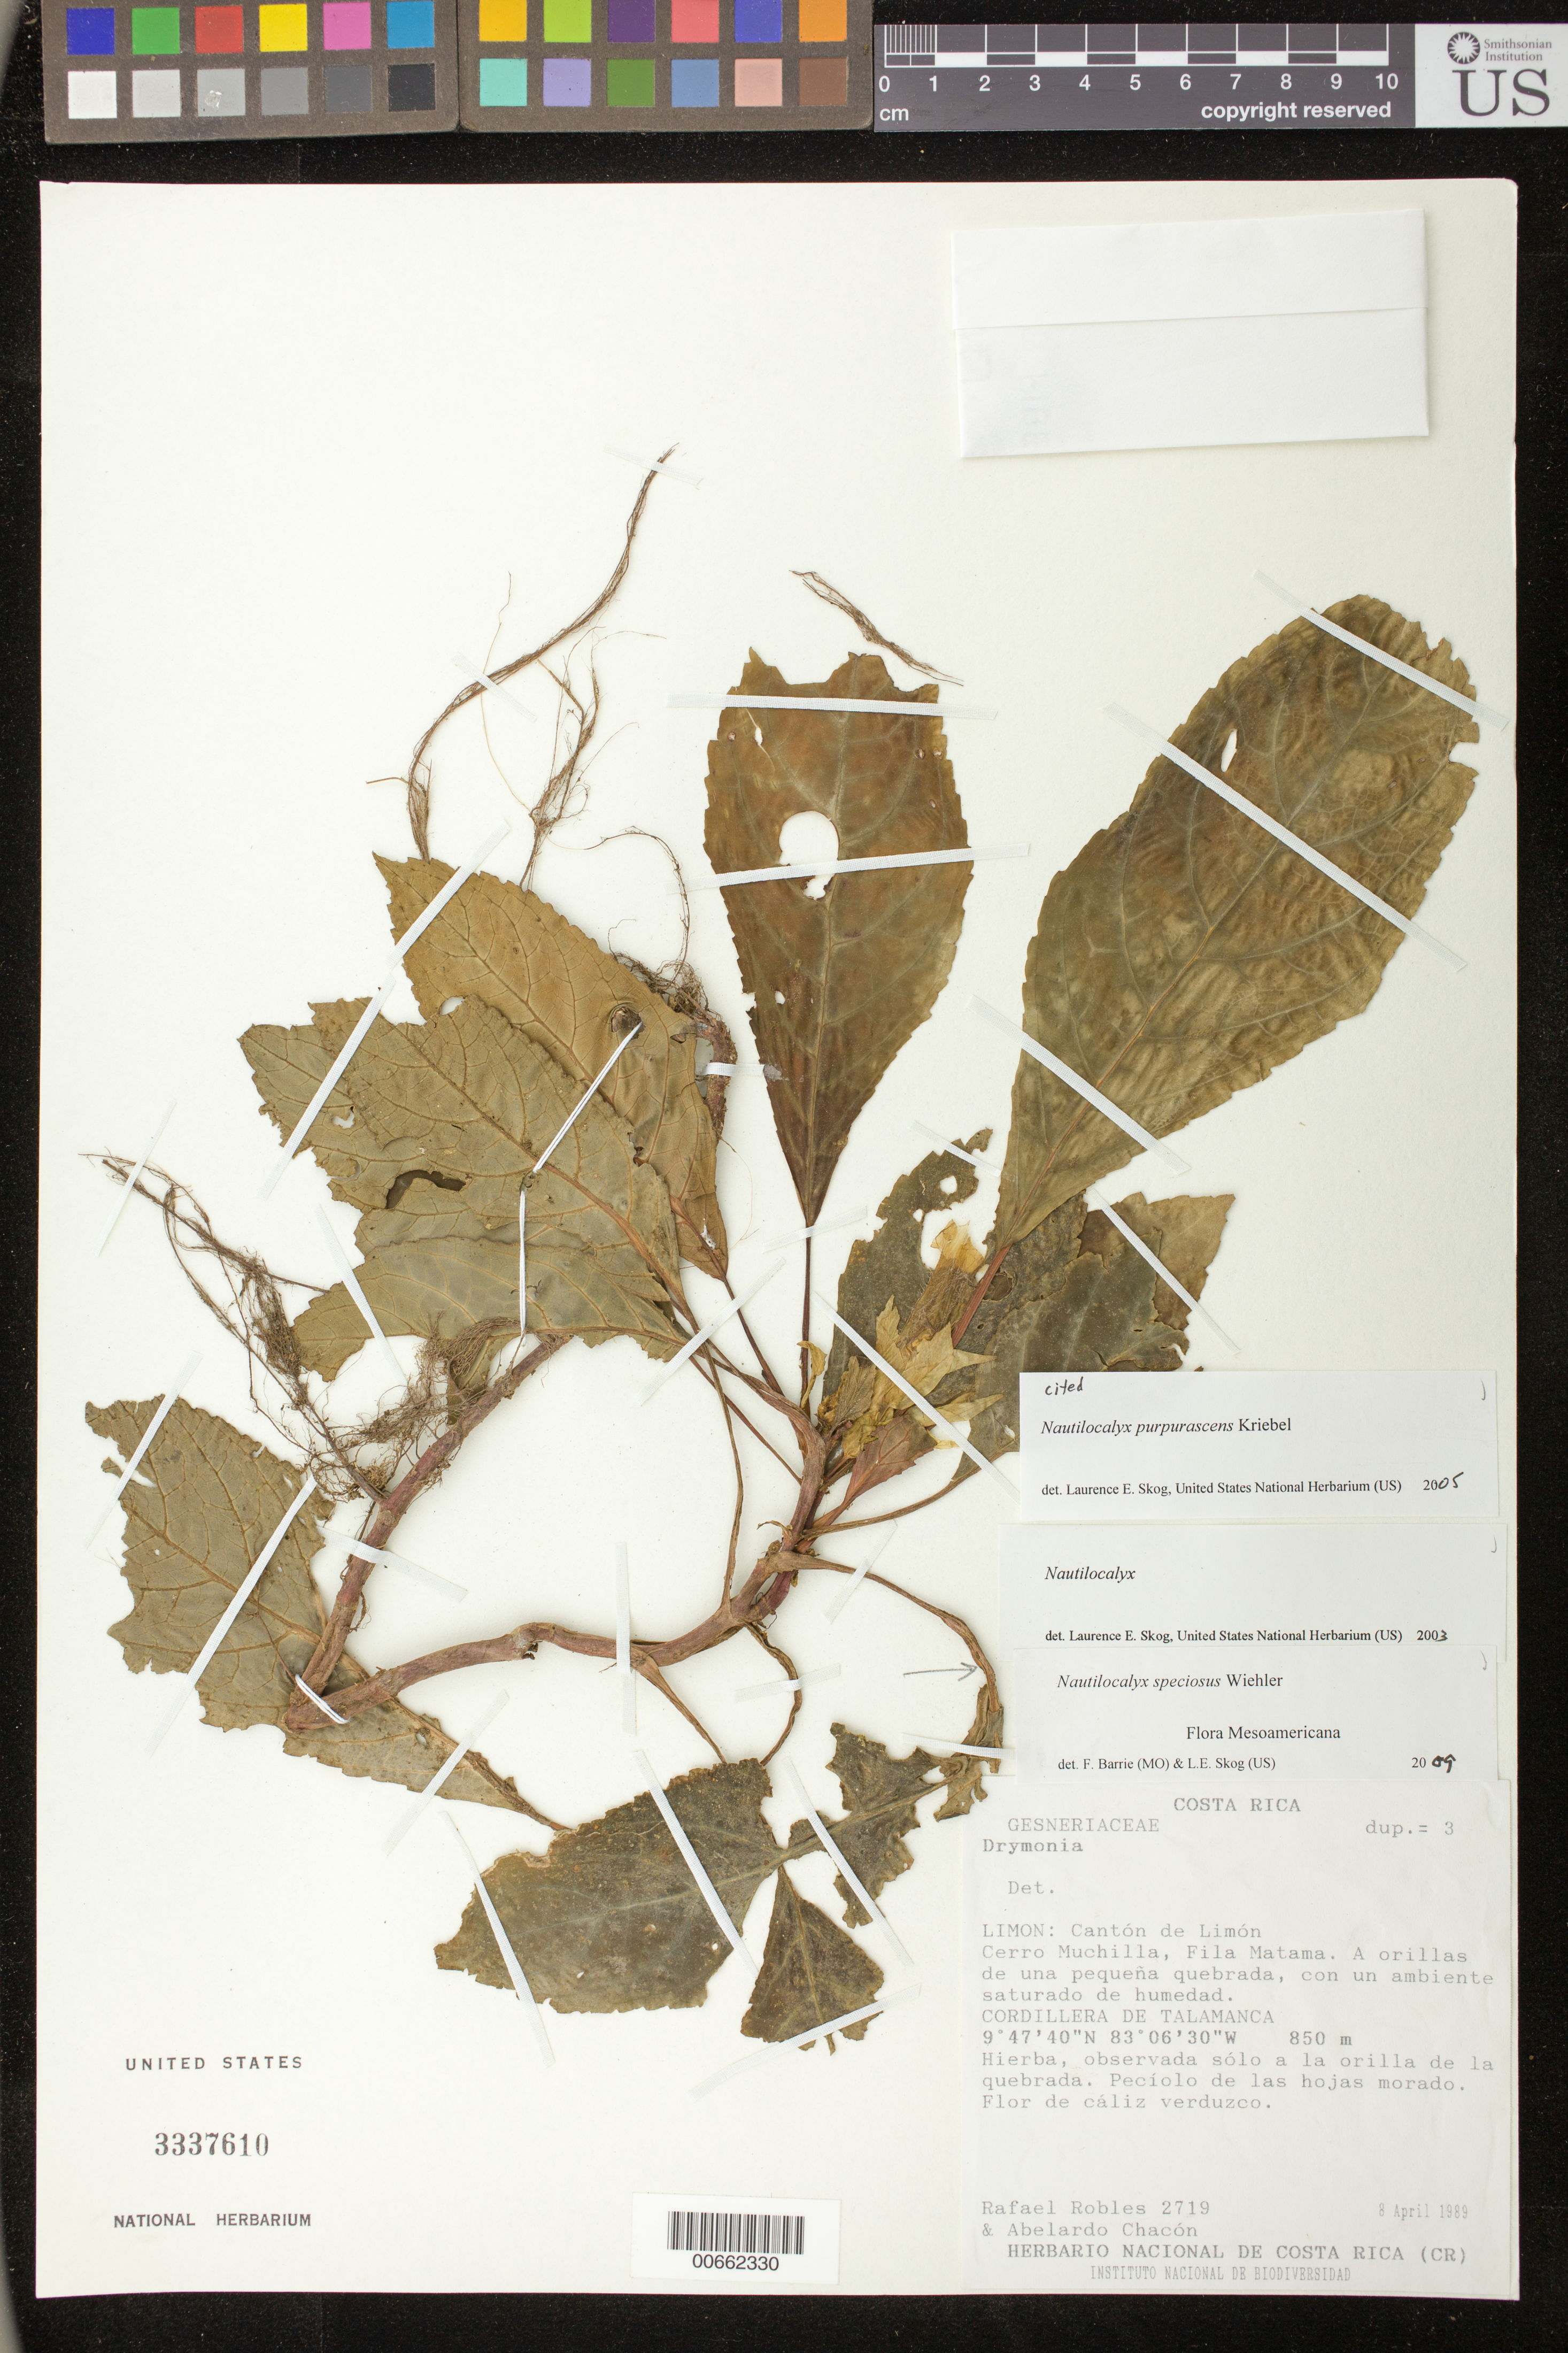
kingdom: Plantae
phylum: Tracheophyta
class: Magnoliopsida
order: Lamiales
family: Gesneriaceae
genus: Nautilocalyx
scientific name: Nautilocalyx speciosus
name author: Wiehler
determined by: Barrie, F. R.; Skog, Laurence E.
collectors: R. Robles & A. Chacón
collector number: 2719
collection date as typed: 08 Apr 1989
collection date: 1989-04-08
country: Costa Rica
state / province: Limón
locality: Cantón de Limón; Cerro Muchilla, Fila Matama, Cordillera de Talamanca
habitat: A orillas de una pequena quebrada, con un ambiente saturado de humedad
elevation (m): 850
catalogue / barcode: US 3337610